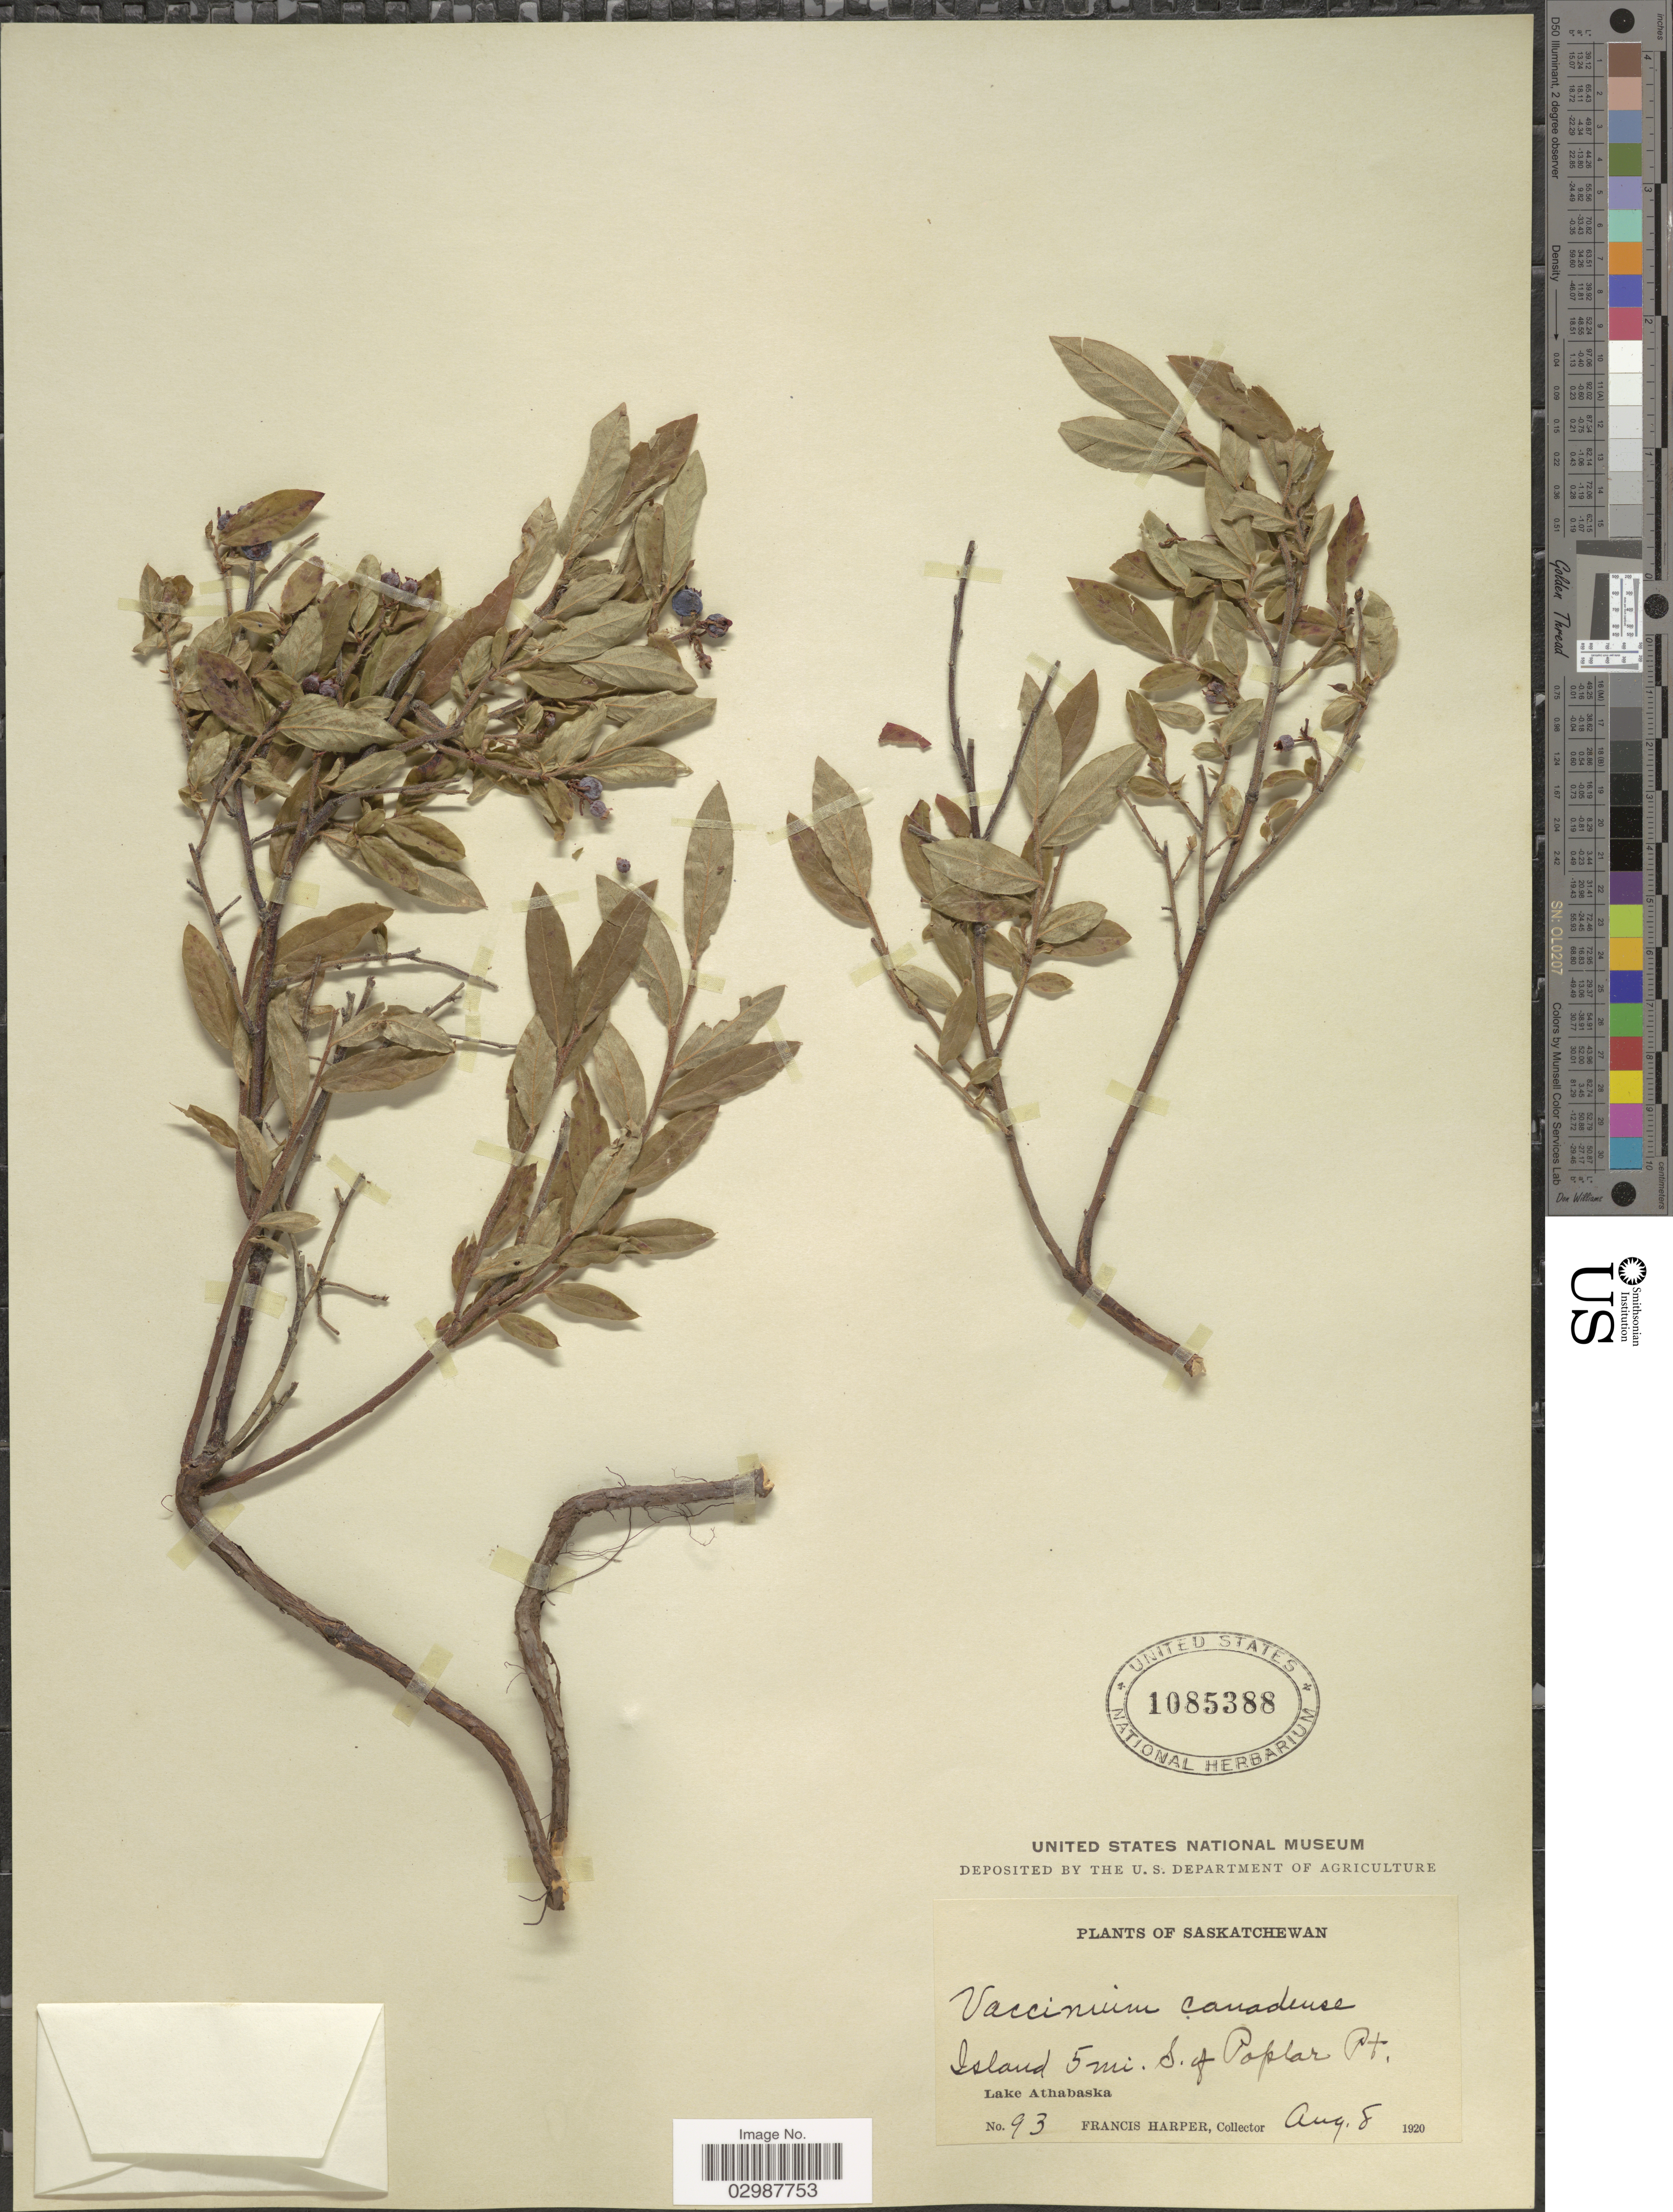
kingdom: Plantae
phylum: Tracheophyta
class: Magnoliopsida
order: Ericales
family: Ericaceae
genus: Vaccinium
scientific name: Vaccinium canadense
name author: Kalm ex Richardson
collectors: F. Harper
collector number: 93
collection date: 1920-08-08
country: Canada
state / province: Saskatchewan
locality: Island 5 mi. S. of Poplar Pt. Lake Athabaska.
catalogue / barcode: US 1085388